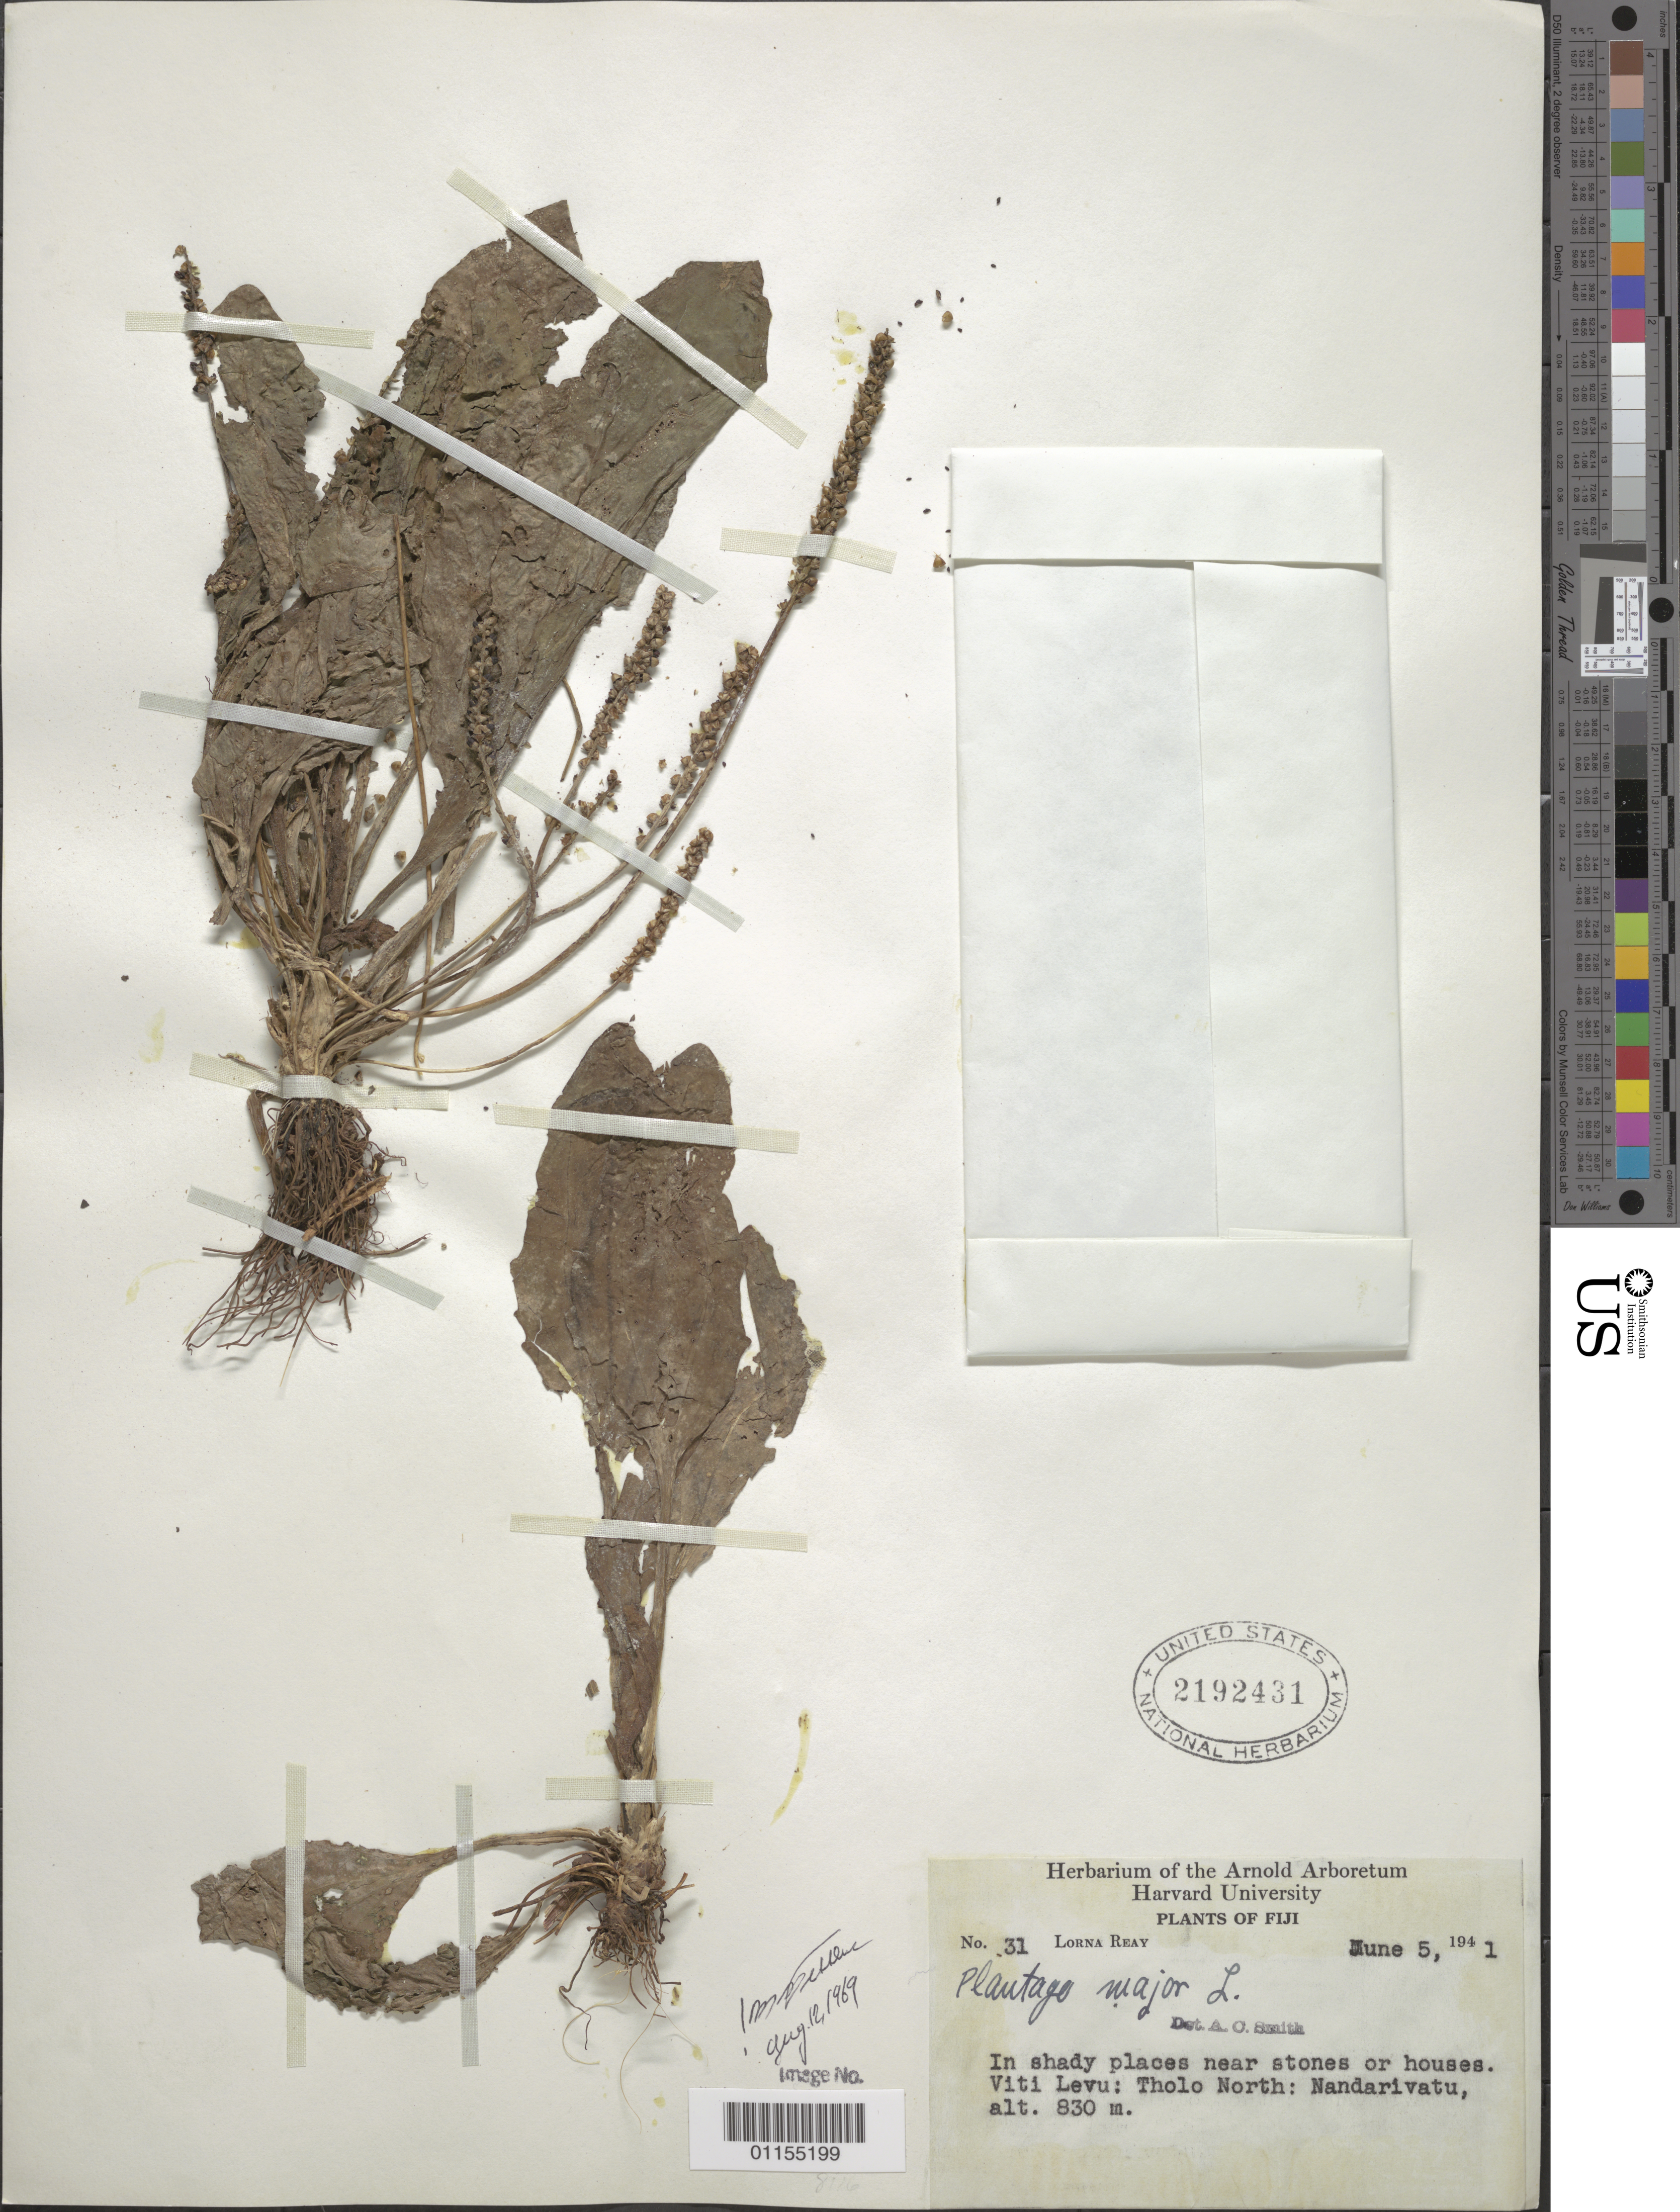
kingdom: Plantae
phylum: Tracheophyta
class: Magnoliopsida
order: Lamiales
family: Plantaginaceae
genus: Plantago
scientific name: Plantago major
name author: L.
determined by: Smith, A. C.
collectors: L. Reay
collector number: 31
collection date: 1941-06-05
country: Fiji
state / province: Tholo North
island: Viti Levu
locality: Nandarivatu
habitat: shady places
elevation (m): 830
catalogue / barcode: US 2192431